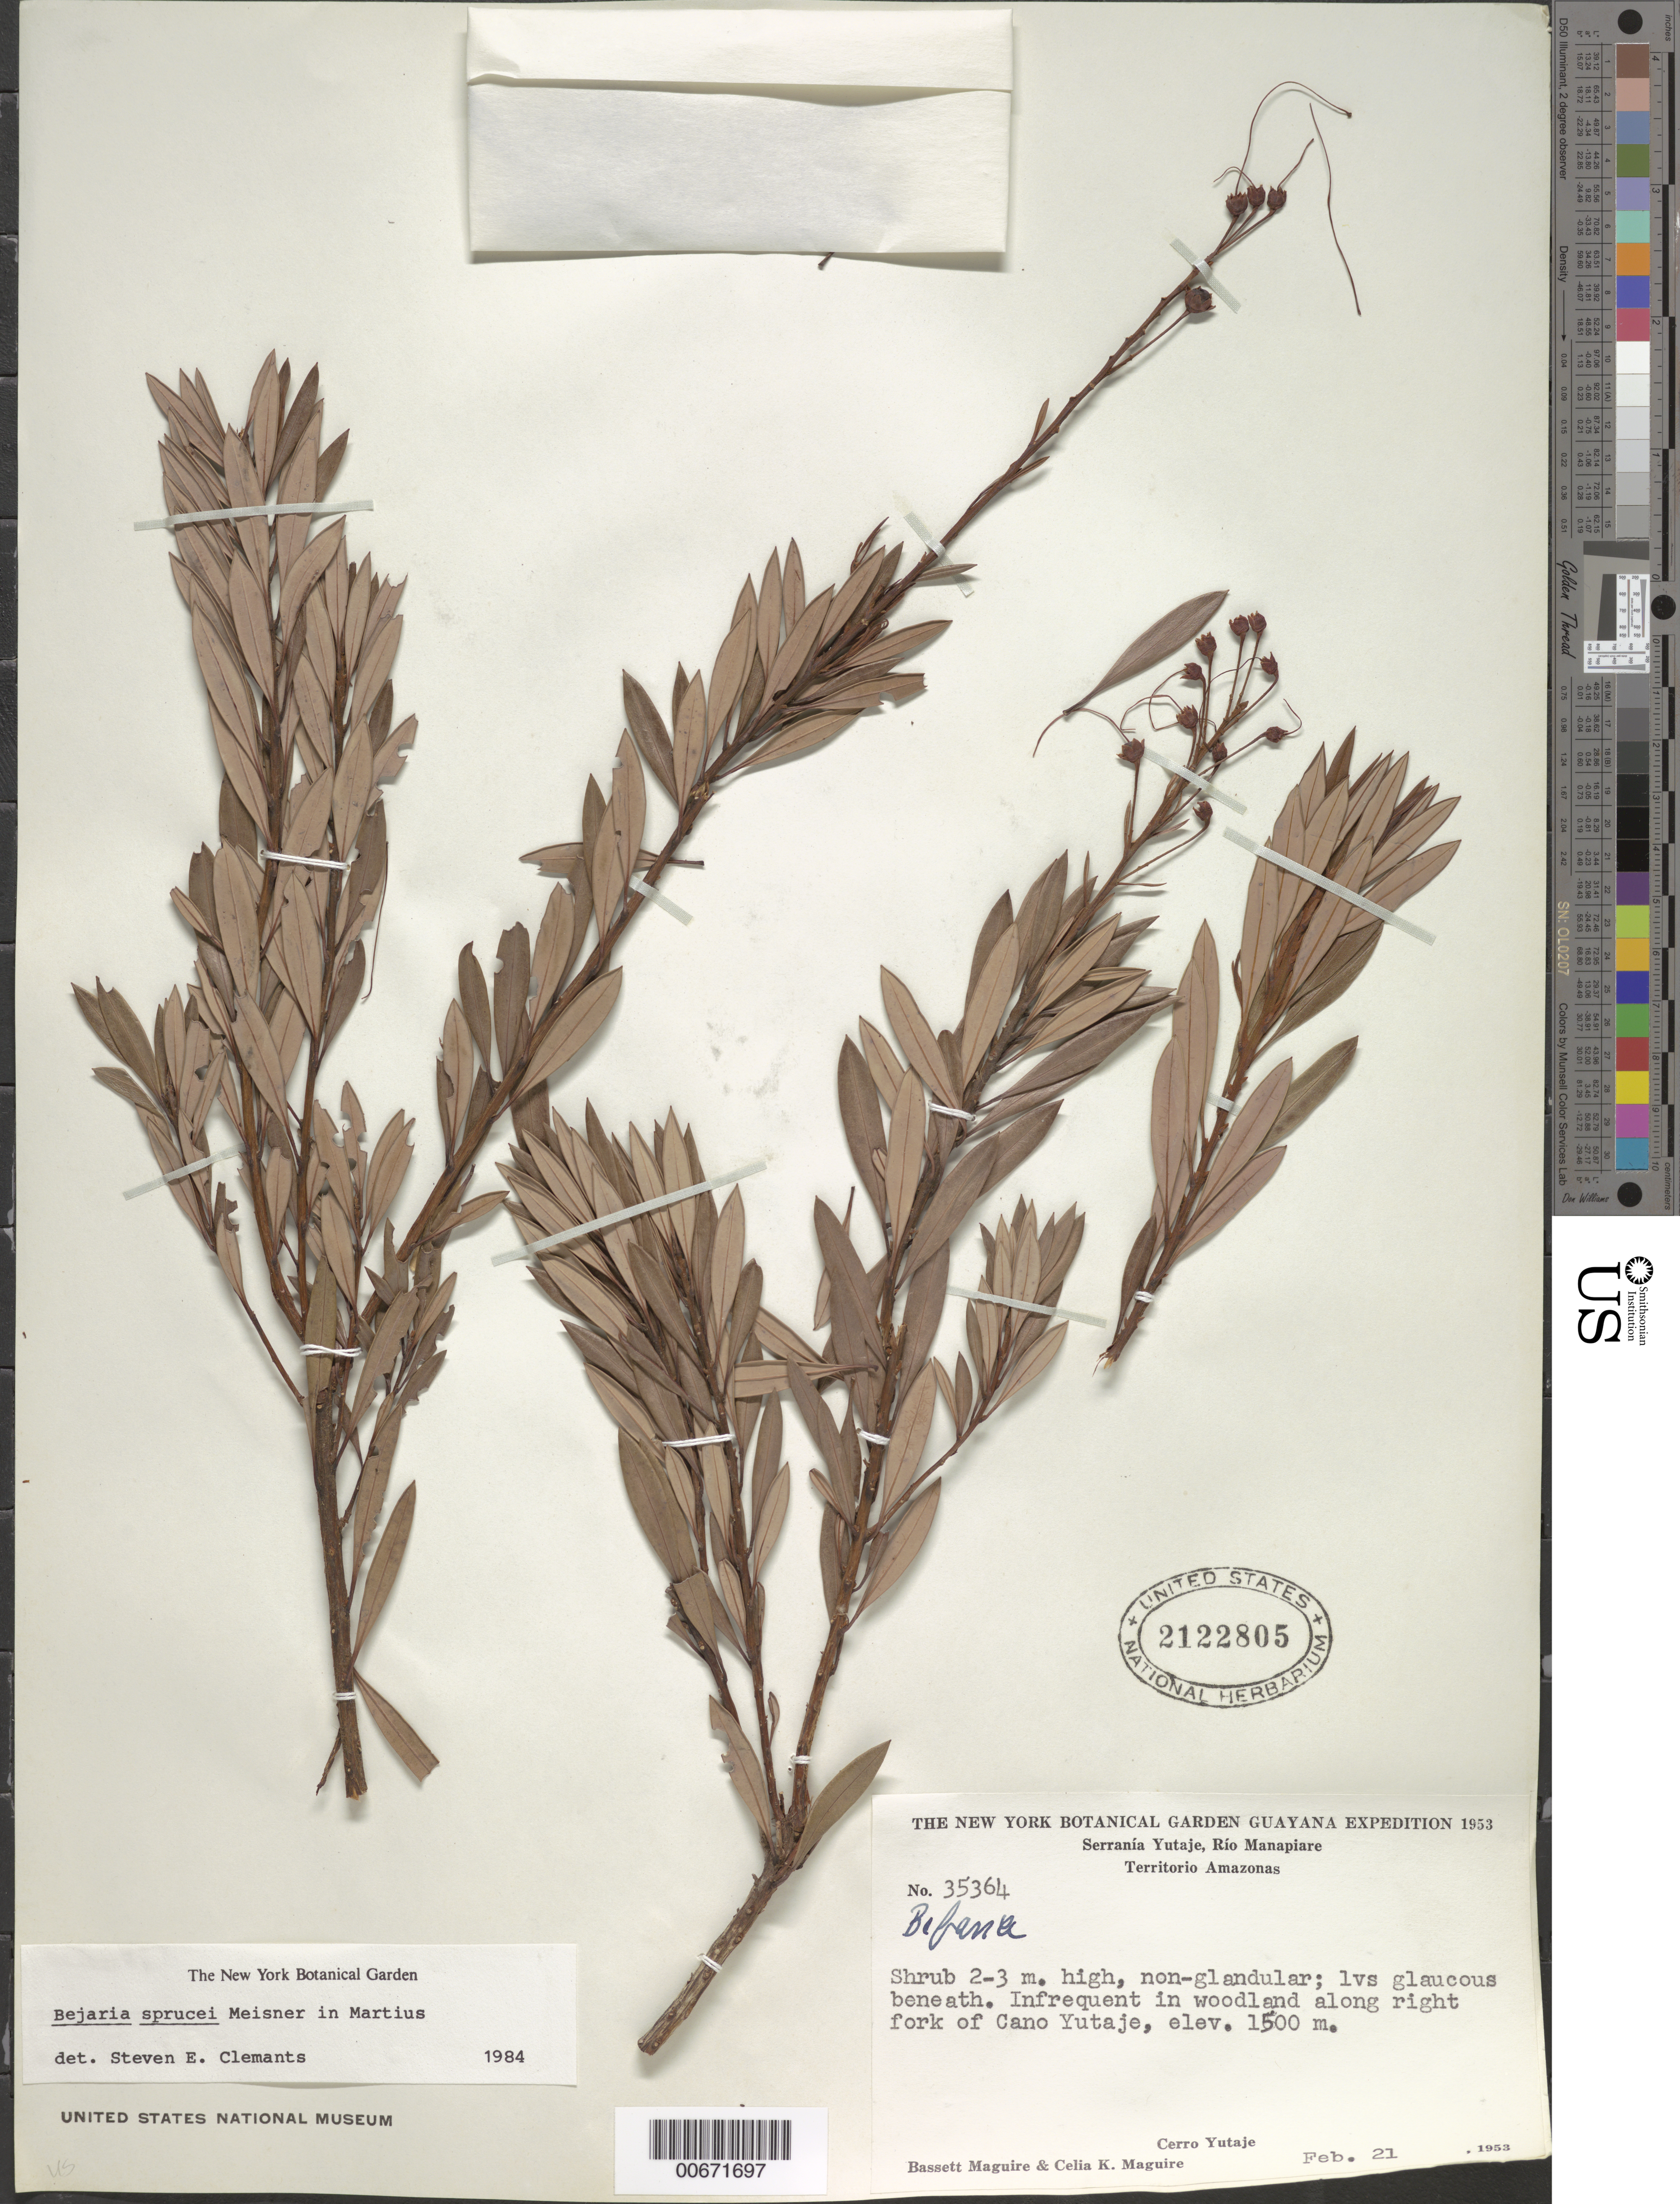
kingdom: Plantae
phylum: Tracheophyta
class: Magnoliopsida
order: Ericales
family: Ericaceae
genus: Bejaria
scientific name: Bejaria sprucei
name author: Meisn.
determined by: Clemants, S. E.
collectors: B. Maguire & C. K. Maguire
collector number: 35364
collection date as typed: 21-Feb-53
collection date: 1953-02-21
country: Venezuela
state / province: Amazonas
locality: Serranía Yutajé, Río Manapiare, Cerro Yutajé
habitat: Woodland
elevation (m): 1500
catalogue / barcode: US 2122805